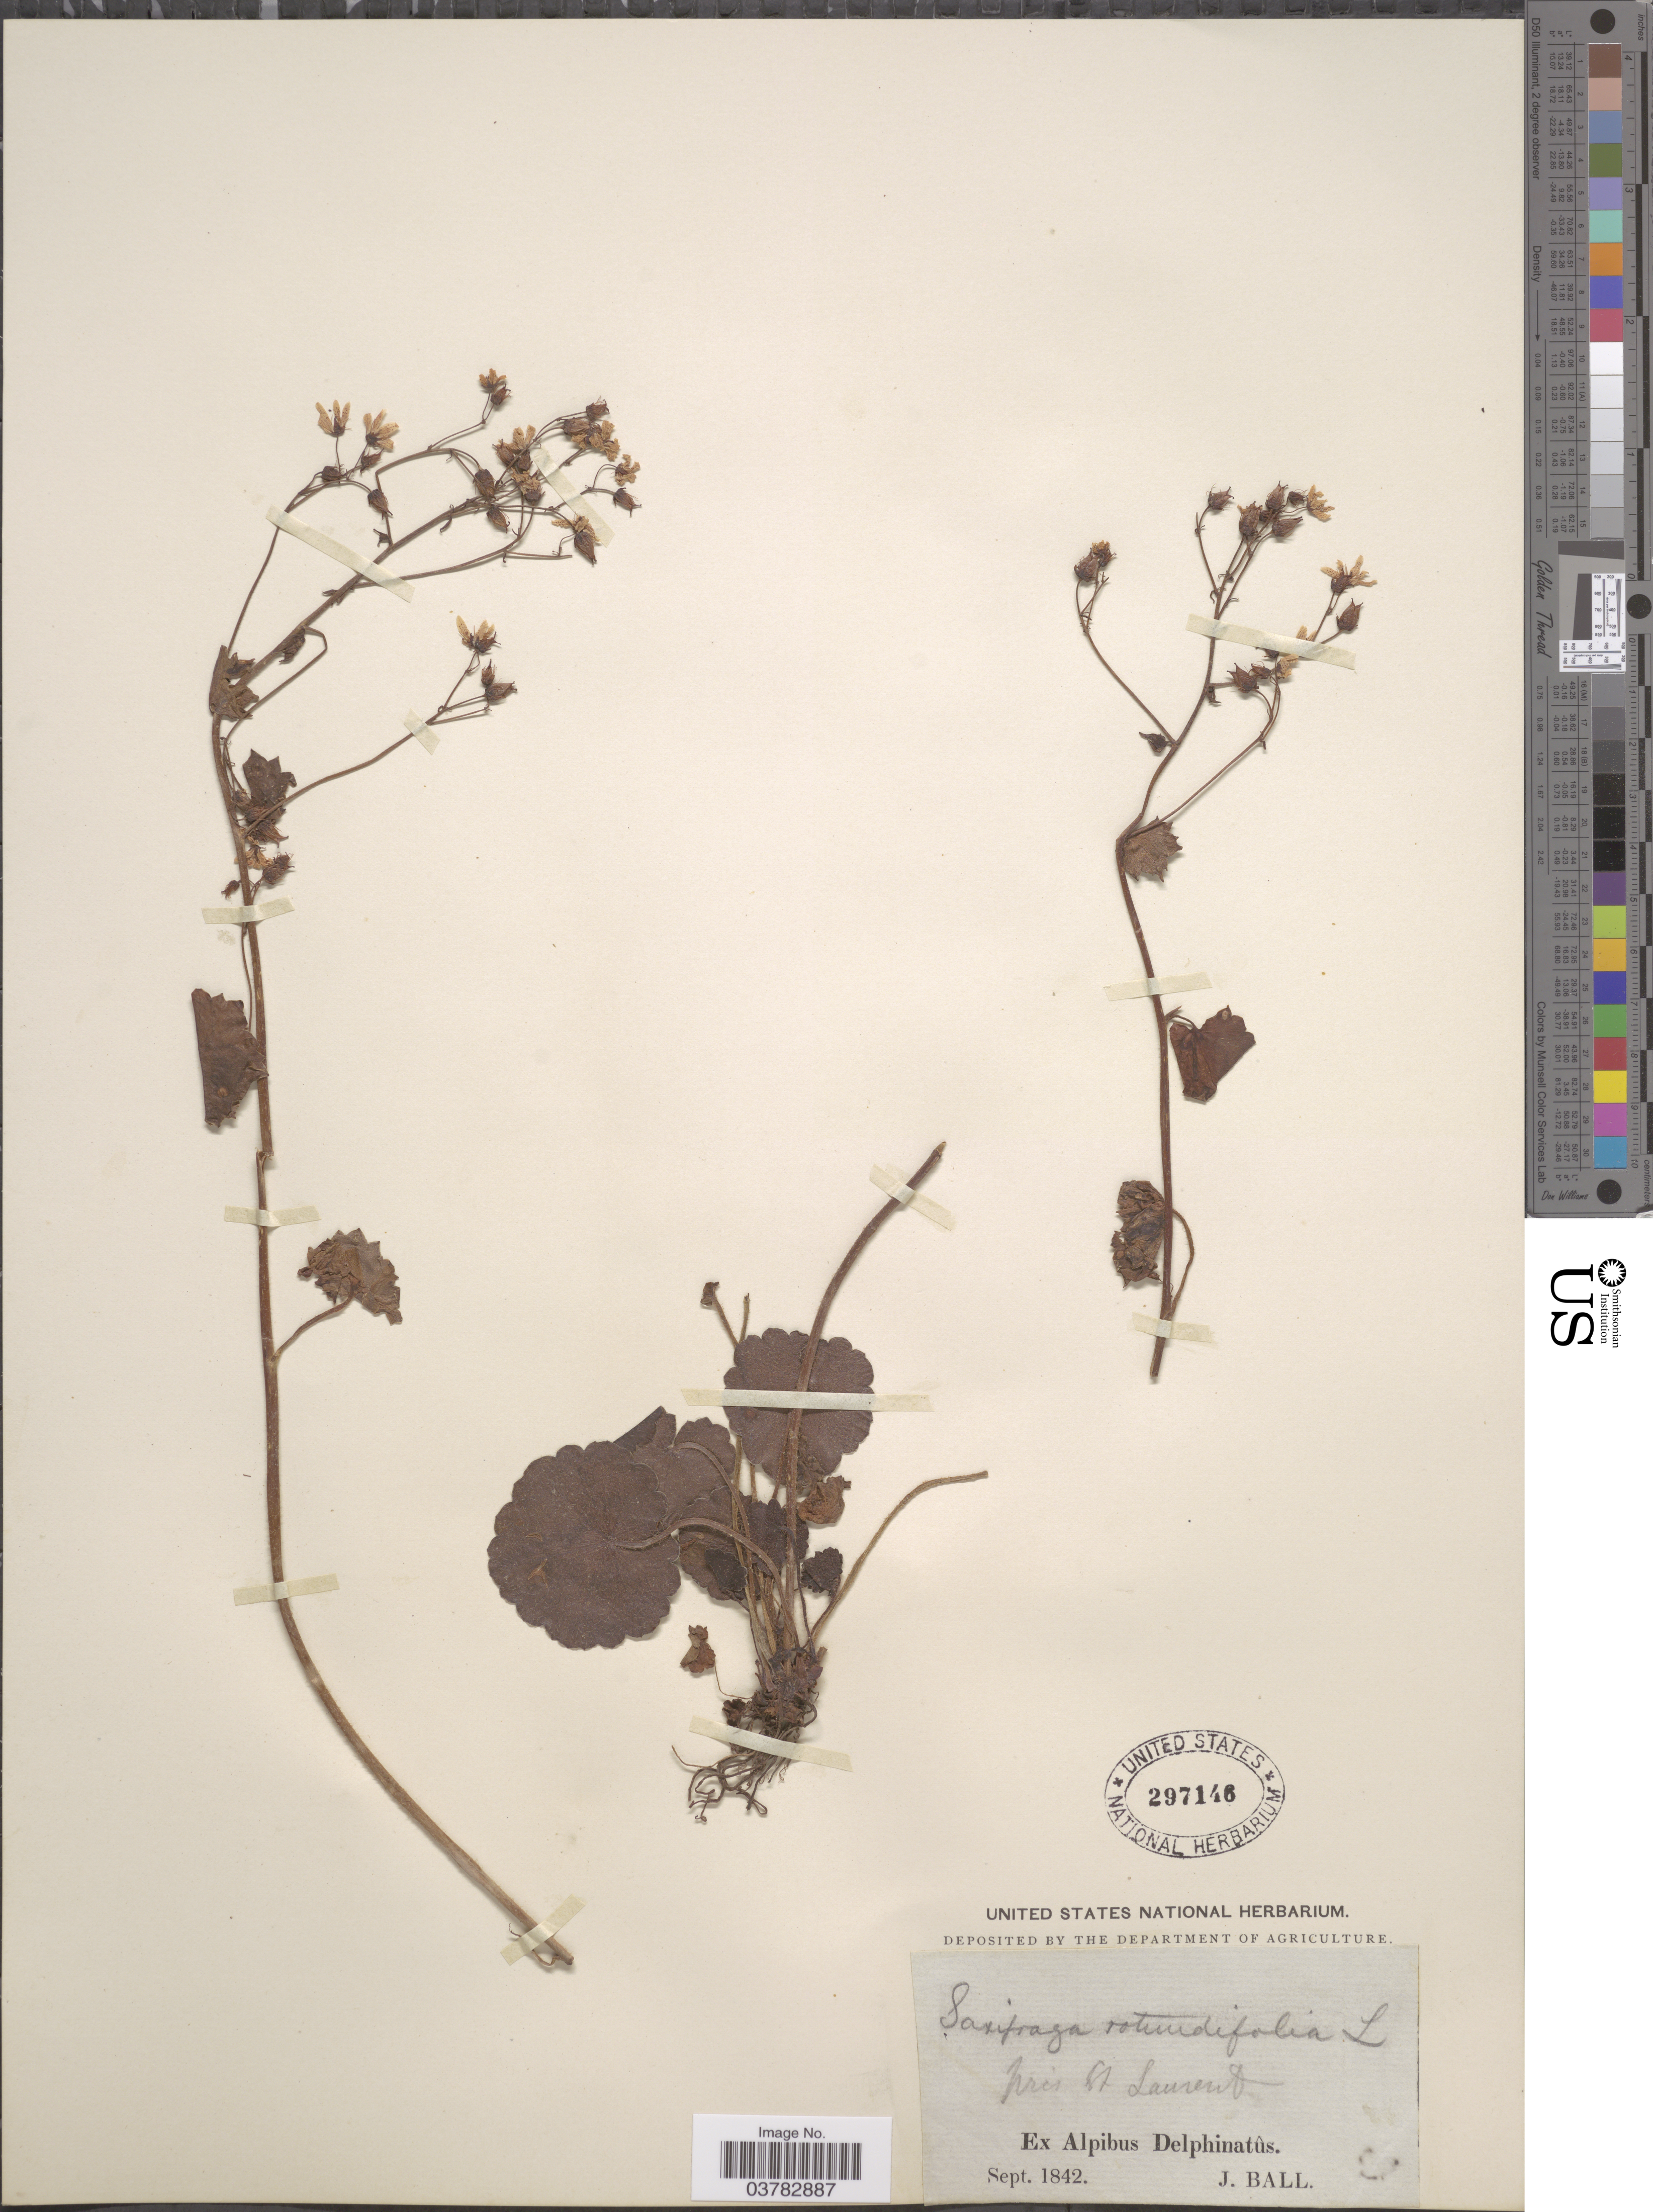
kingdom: Plantae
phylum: Tracheophyta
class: Magnoliopsida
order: Saxifragales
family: Saxifragaceae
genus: Saxifraga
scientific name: Saxifraga rotundifolia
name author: L.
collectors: J. Ball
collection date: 1842-09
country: France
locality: Prés St Laurent. Ex Alpibus Delphinatûs.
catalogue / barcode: US 297146